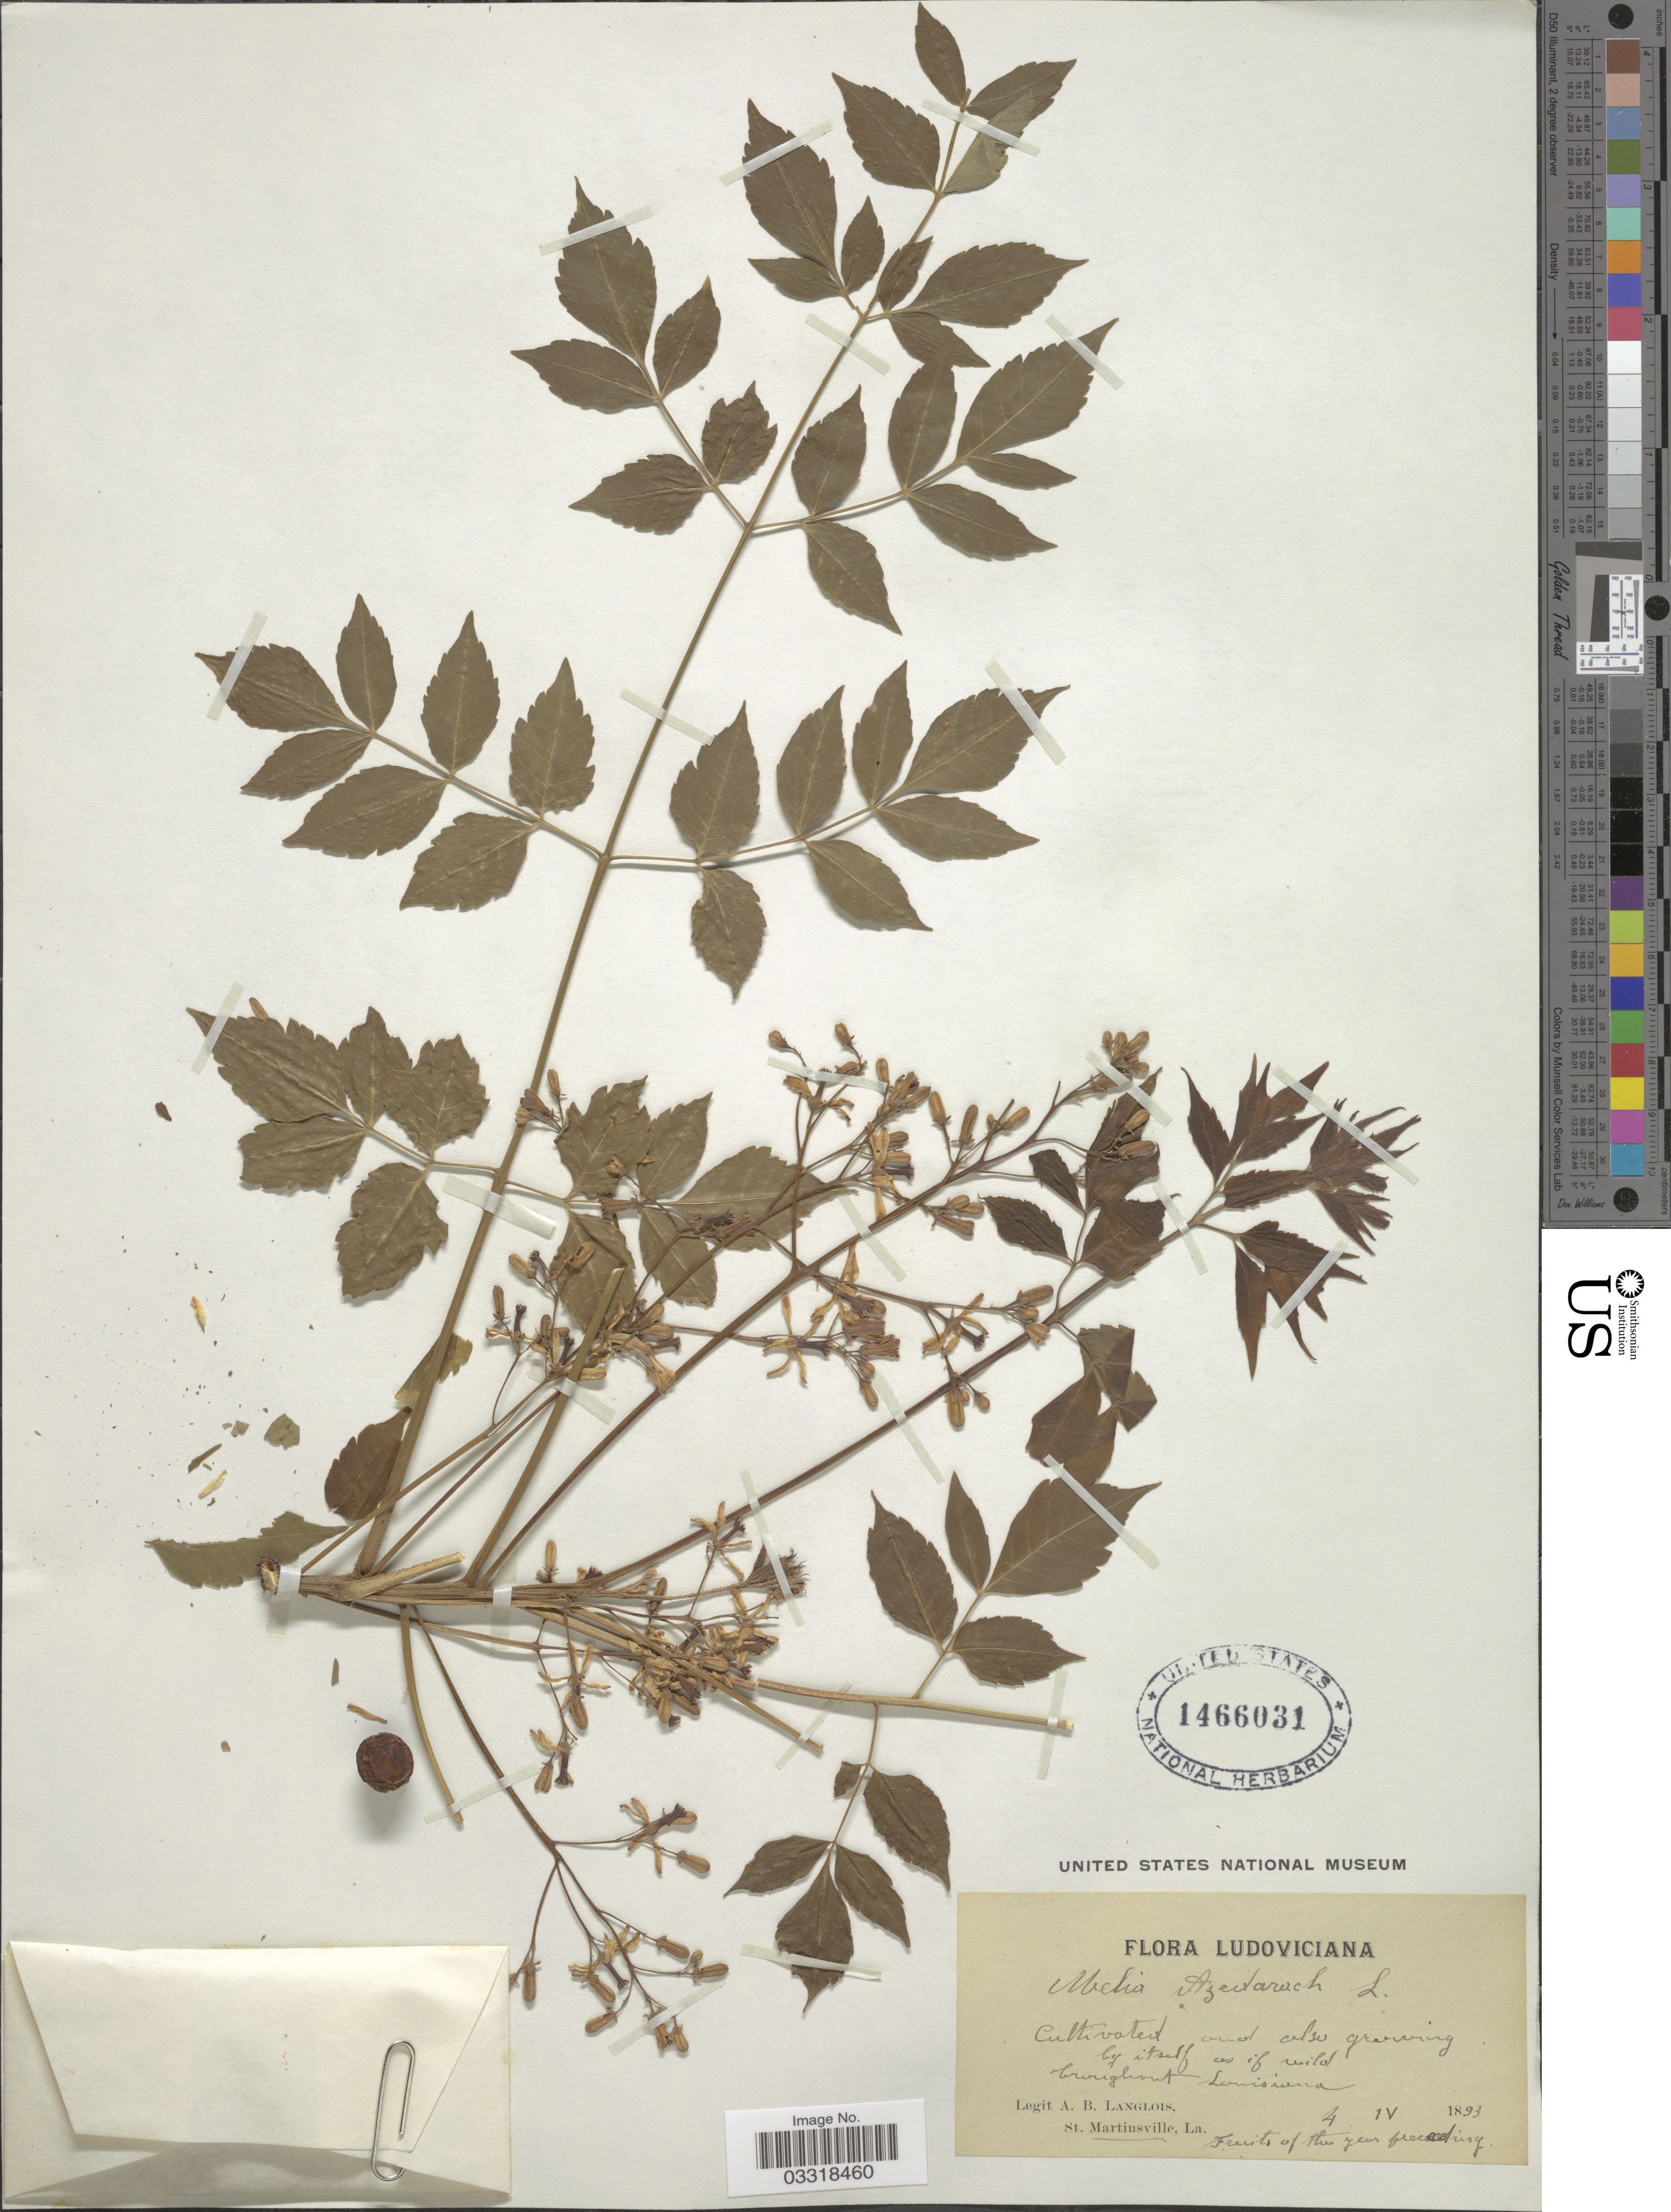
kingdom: Plantae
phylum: Tracheophyta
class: Magnoliopsida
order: Sapindales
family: Meliaceae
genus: Melia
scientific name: Melia azedarach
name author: L.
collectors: A. Langlois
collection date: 1893-04-04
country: United States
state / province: Louisiana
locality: Ludoviciana.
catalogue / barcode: US 1466031